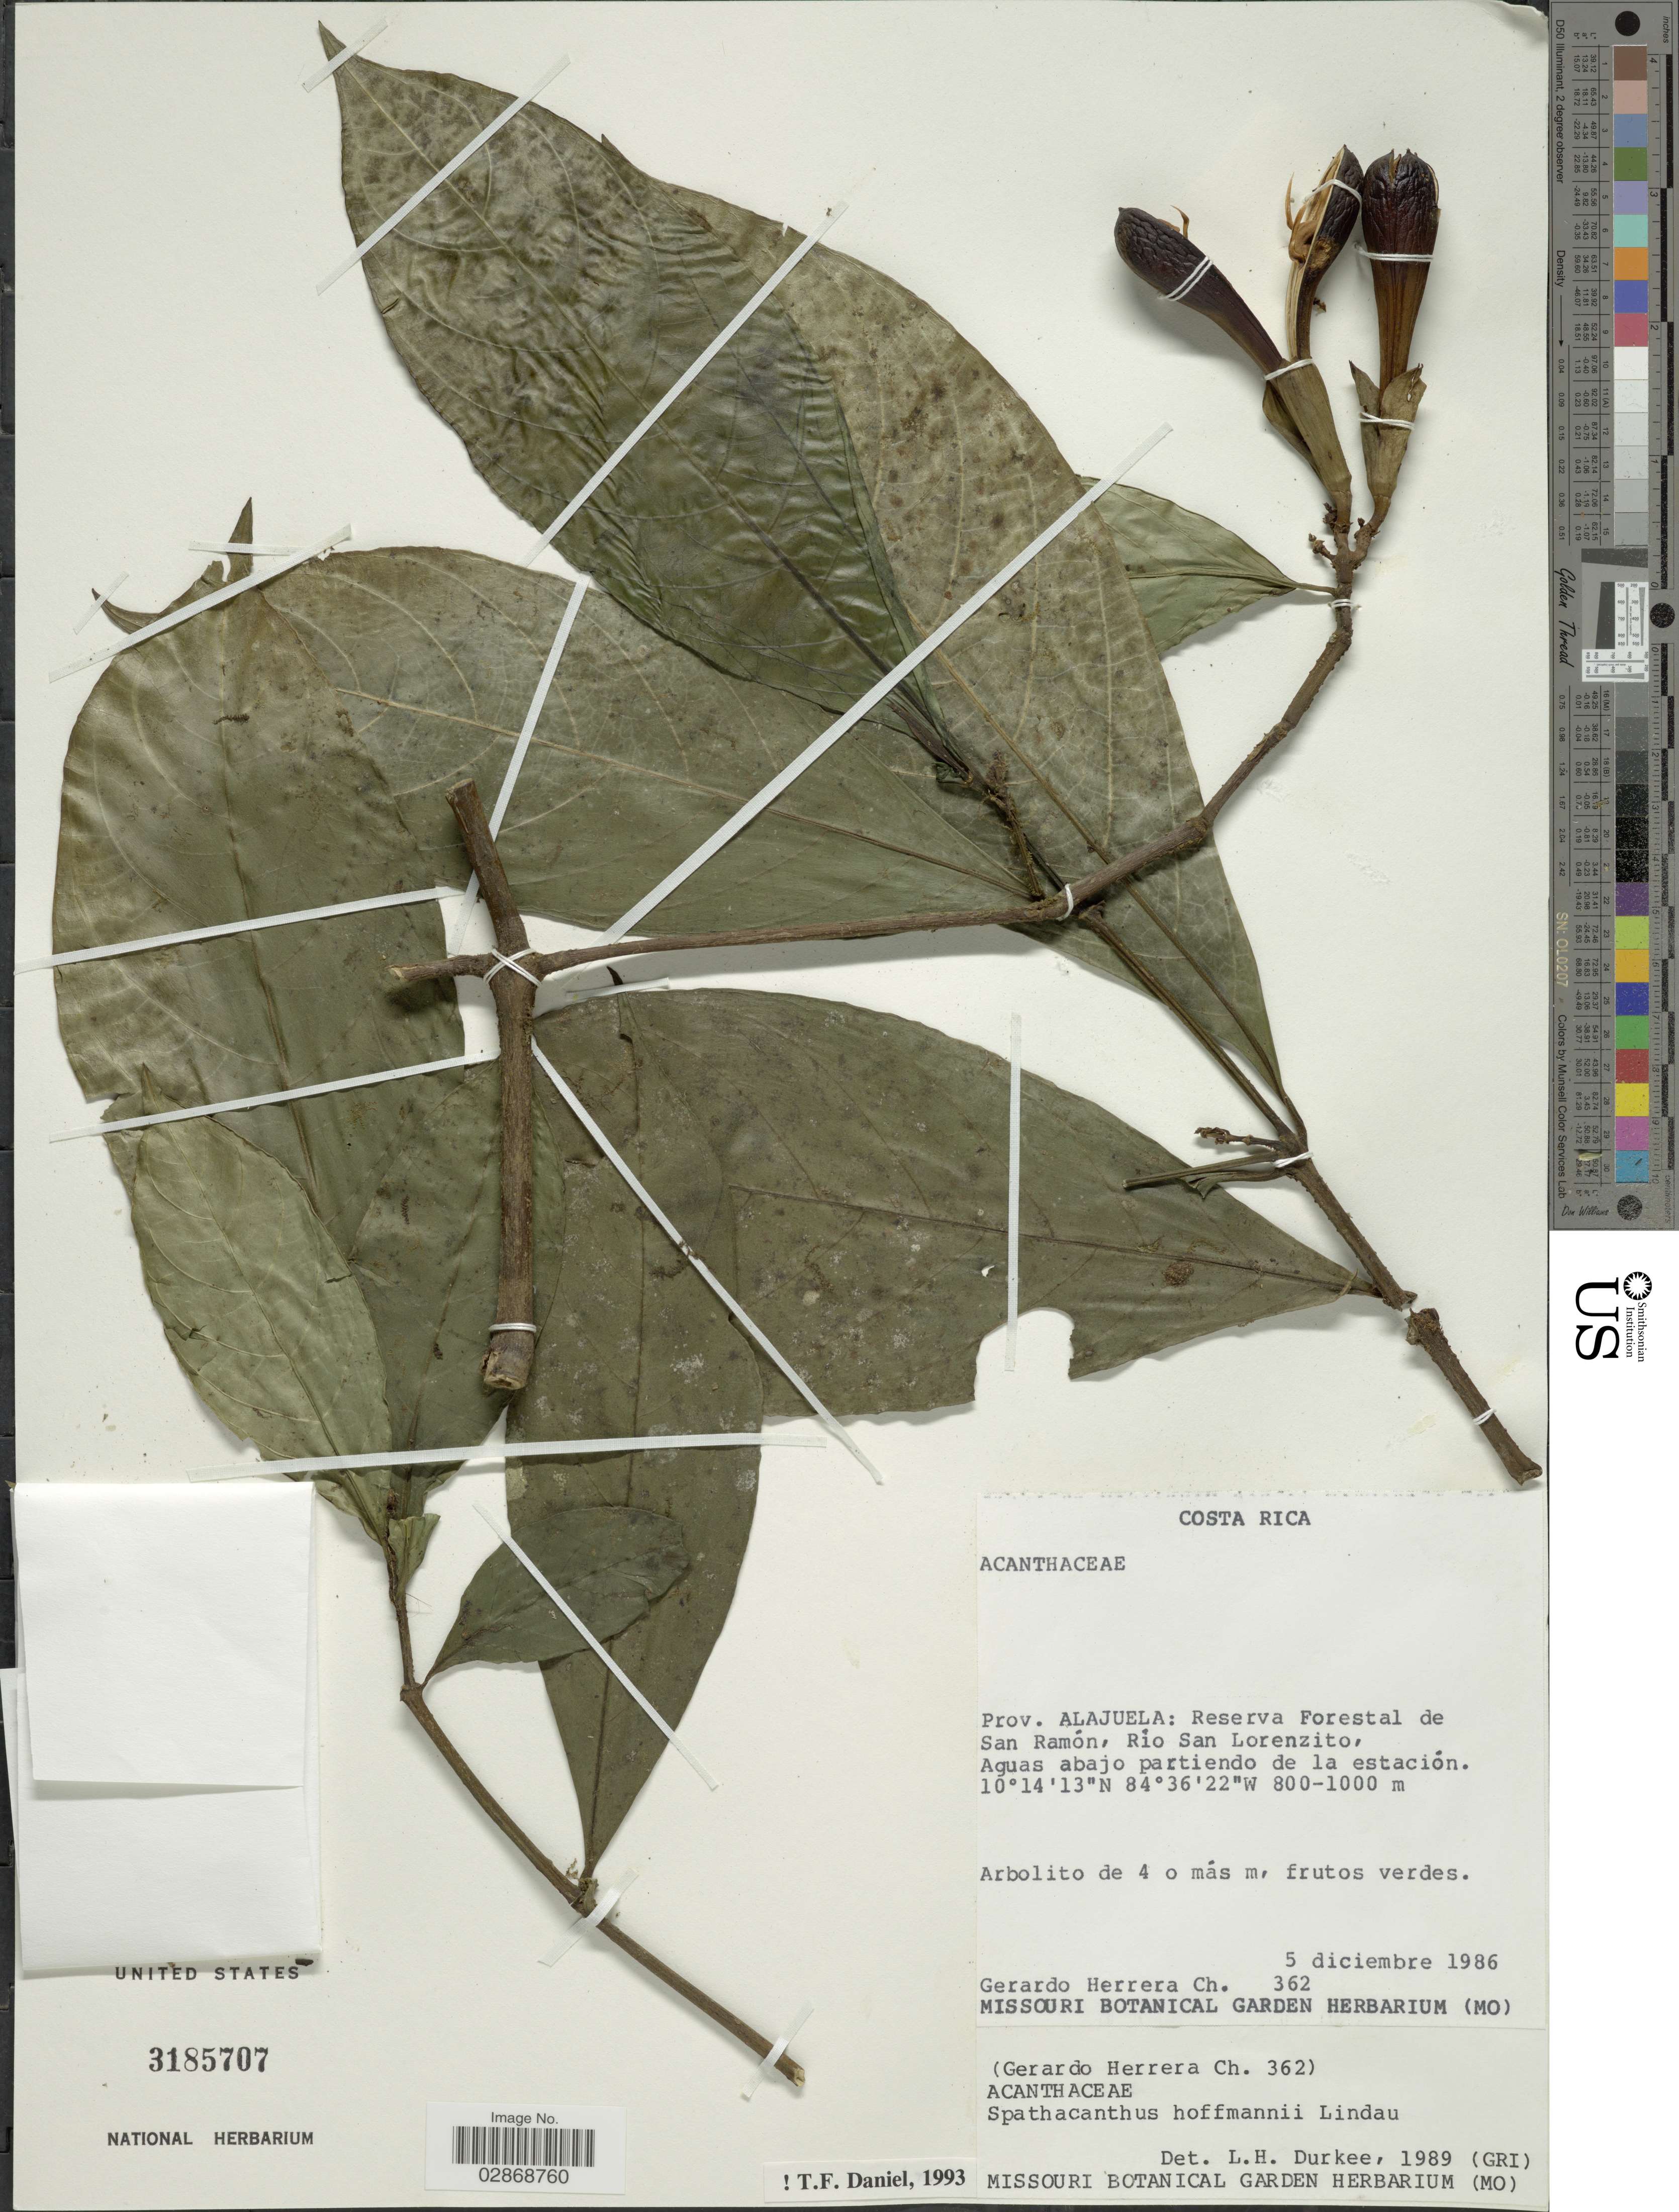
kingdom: Plantae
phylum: Tracheophyta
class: Magnoliopsida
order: Lamiales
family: Acanthaceae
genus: Spathacanthus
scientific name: Spathacanthus hoffmannii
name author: Lindau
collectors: G. Herrera Ch.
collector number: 362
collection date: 1986-12-05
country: Costa Rica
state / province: Alajuela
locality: Reserva Forestal de San Ramón, Río San Lorenzito, Aguas abajo partiendo de la estación.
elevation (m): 800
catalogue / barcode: US 3185707